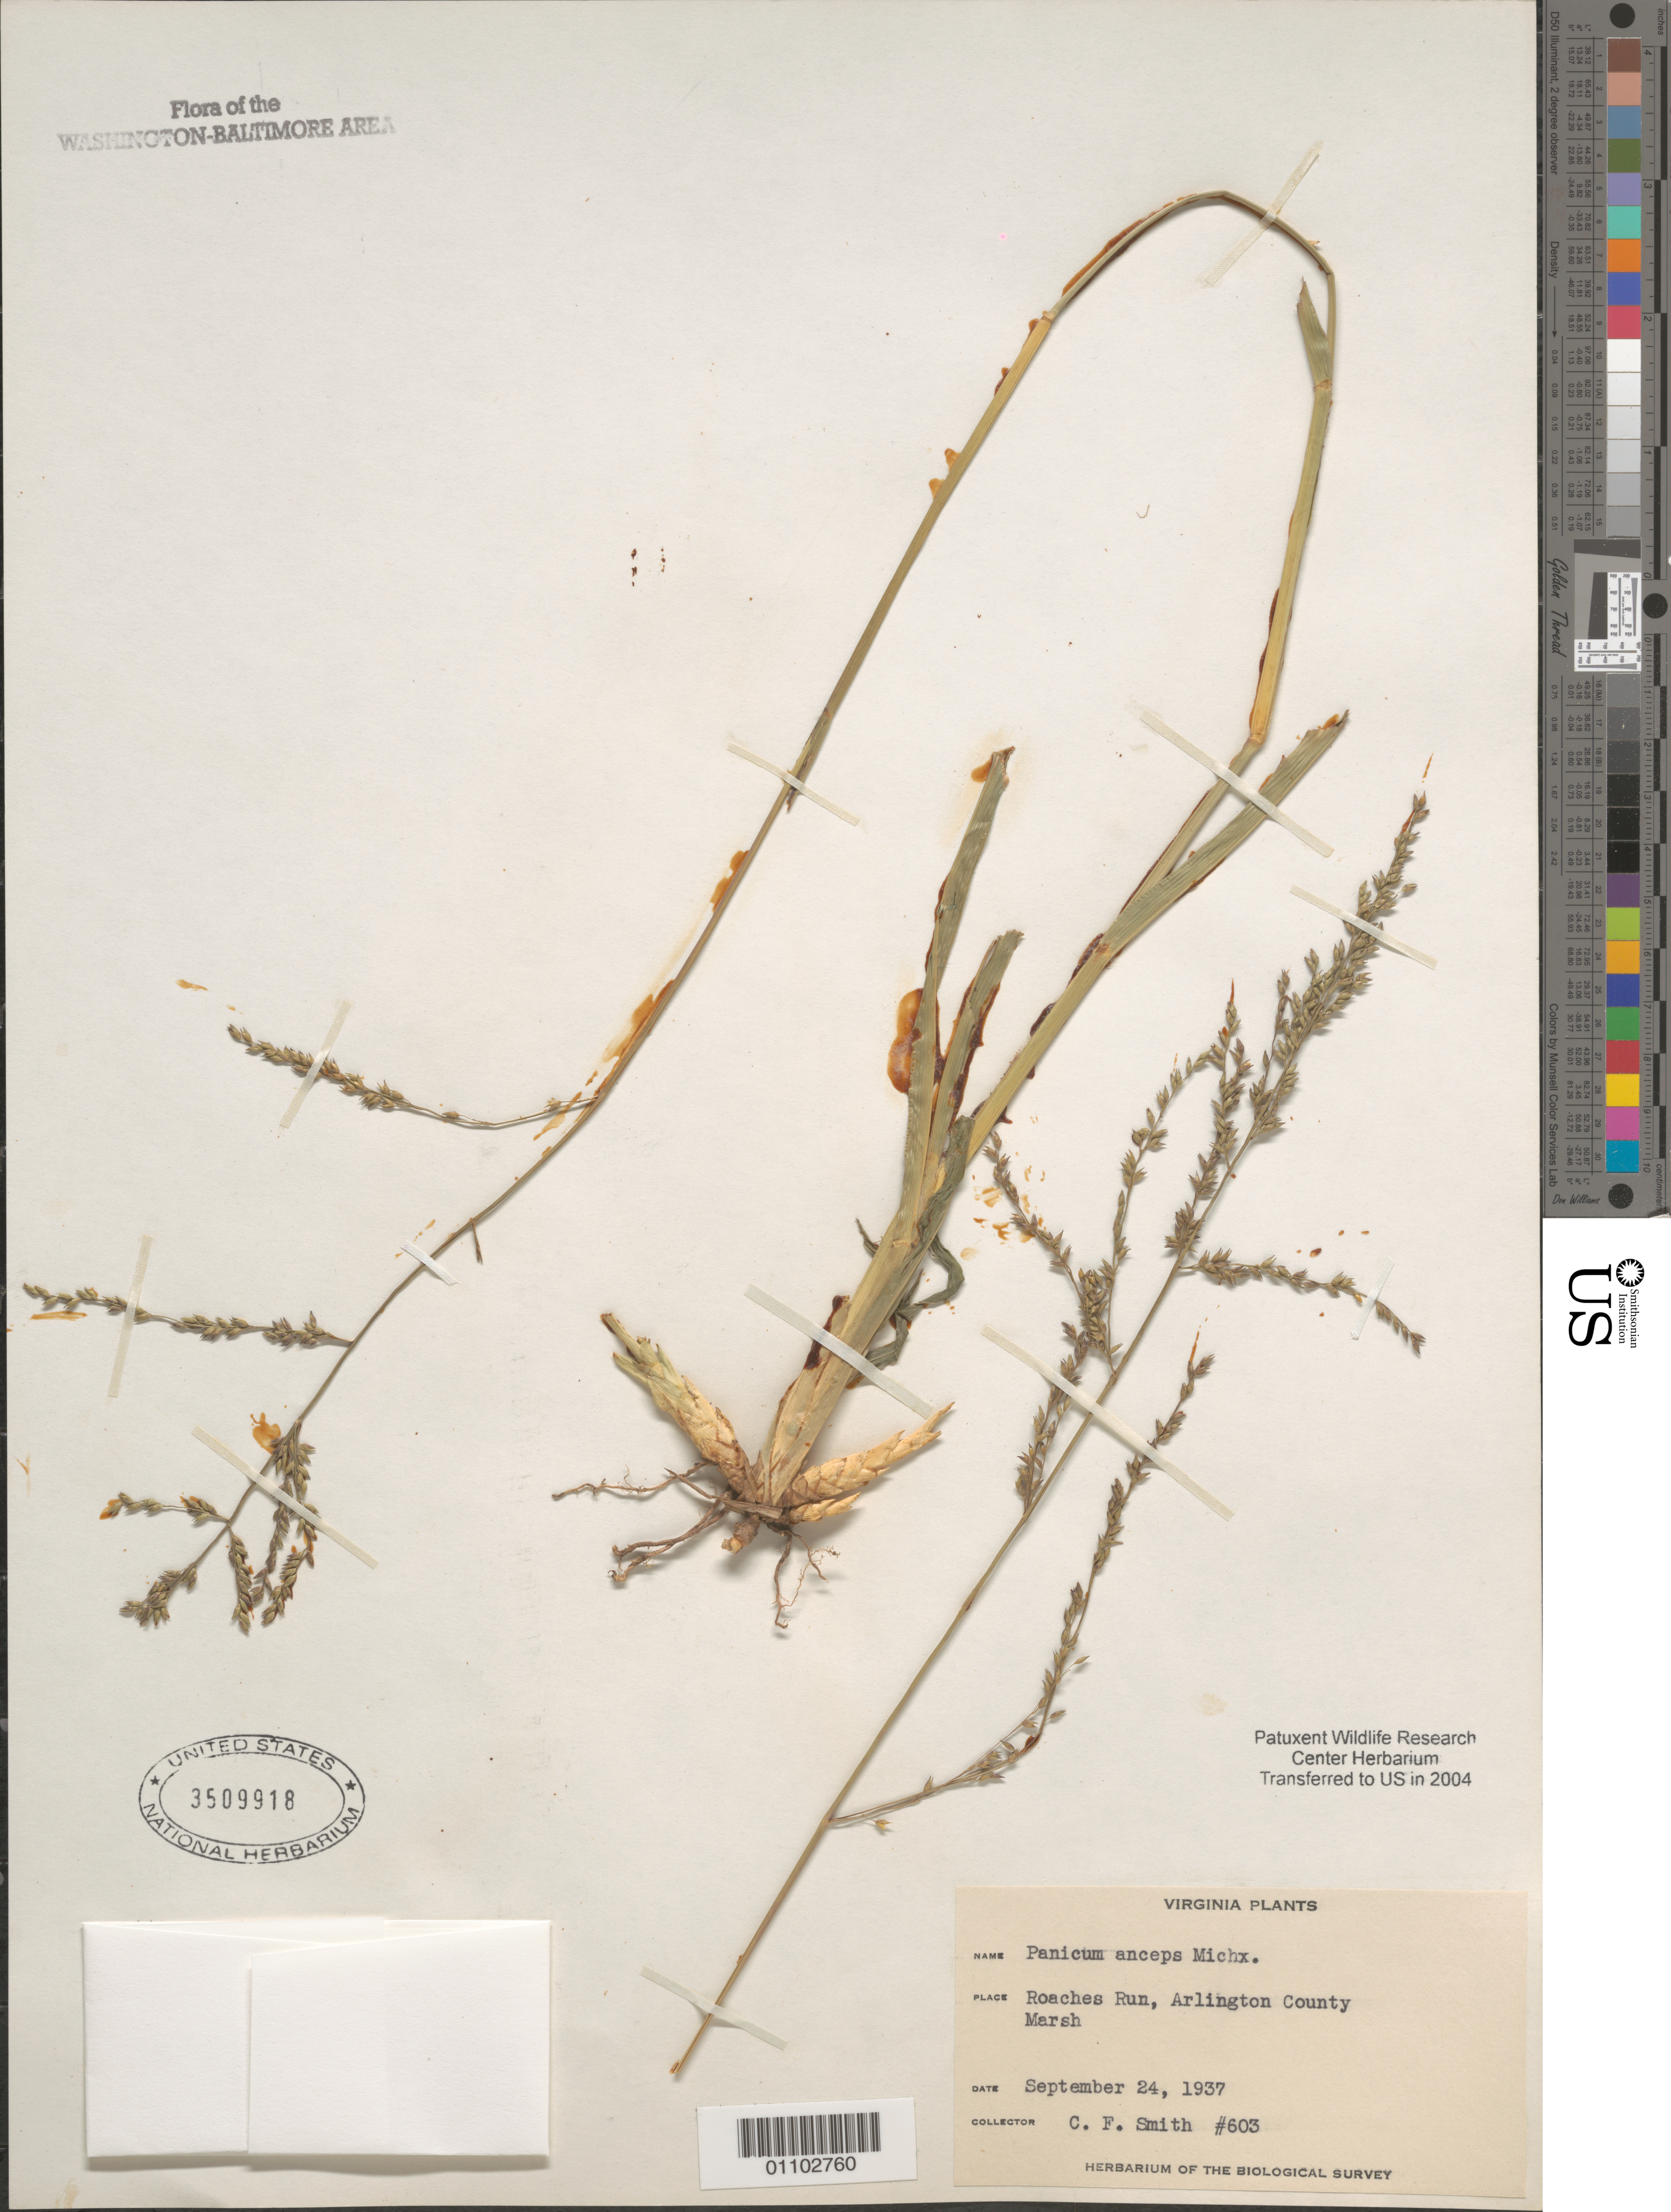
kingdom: Plantae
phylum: Tracheophyta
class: Liliopsida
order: Poales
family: Poaceae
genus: Coleataenia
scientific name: Coleataenia anceps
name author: (Michx.) Soreng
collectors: C. F. Smith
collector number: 603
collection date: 1937-09-24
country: United States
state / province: Virginia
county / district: Arlington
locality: Roaches Run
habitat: Marsh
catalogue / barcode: US 3509918